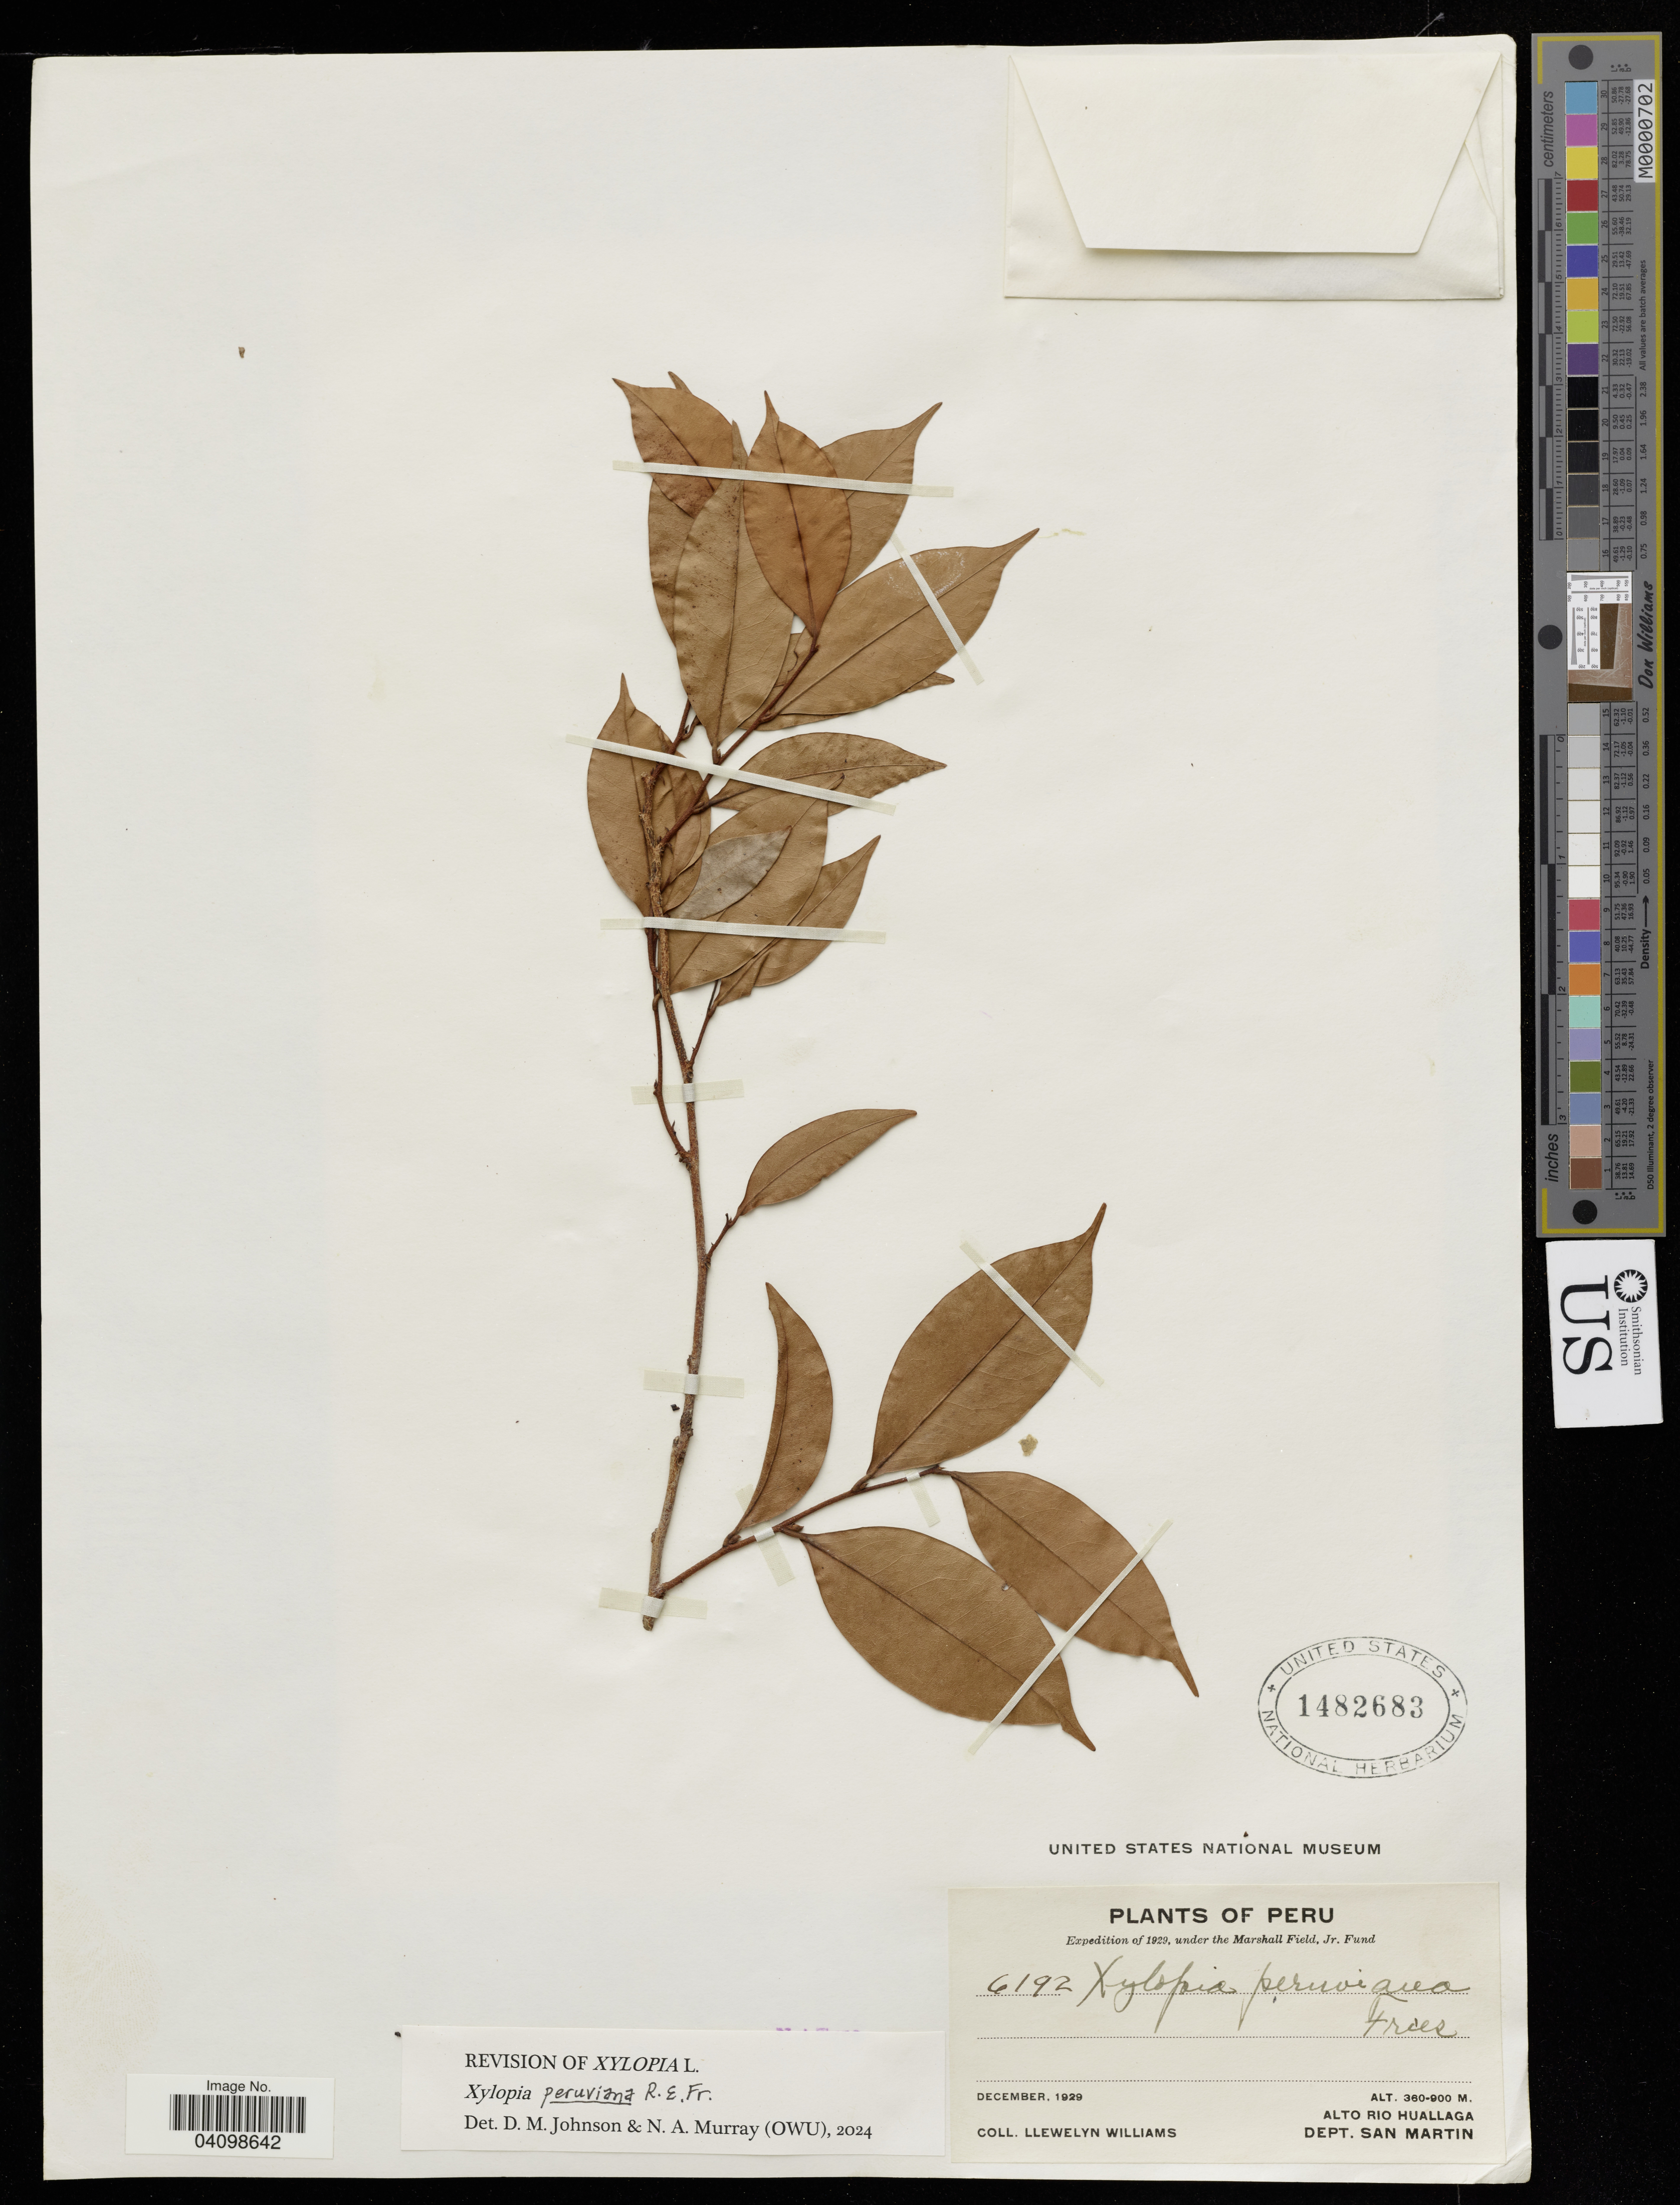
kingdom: Plantae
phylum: Tracheophyta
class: Magnoliopsida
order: Magnoliales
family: Annonaceae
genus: Xylopia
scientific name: Xylopia peruviana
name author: R.E.Fr.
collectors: Ll. Williams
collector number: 6192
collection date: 1929-12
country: Peru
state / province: San Martin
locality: Alto Rio Huallaga.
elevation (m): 360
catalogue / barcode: US 1482683